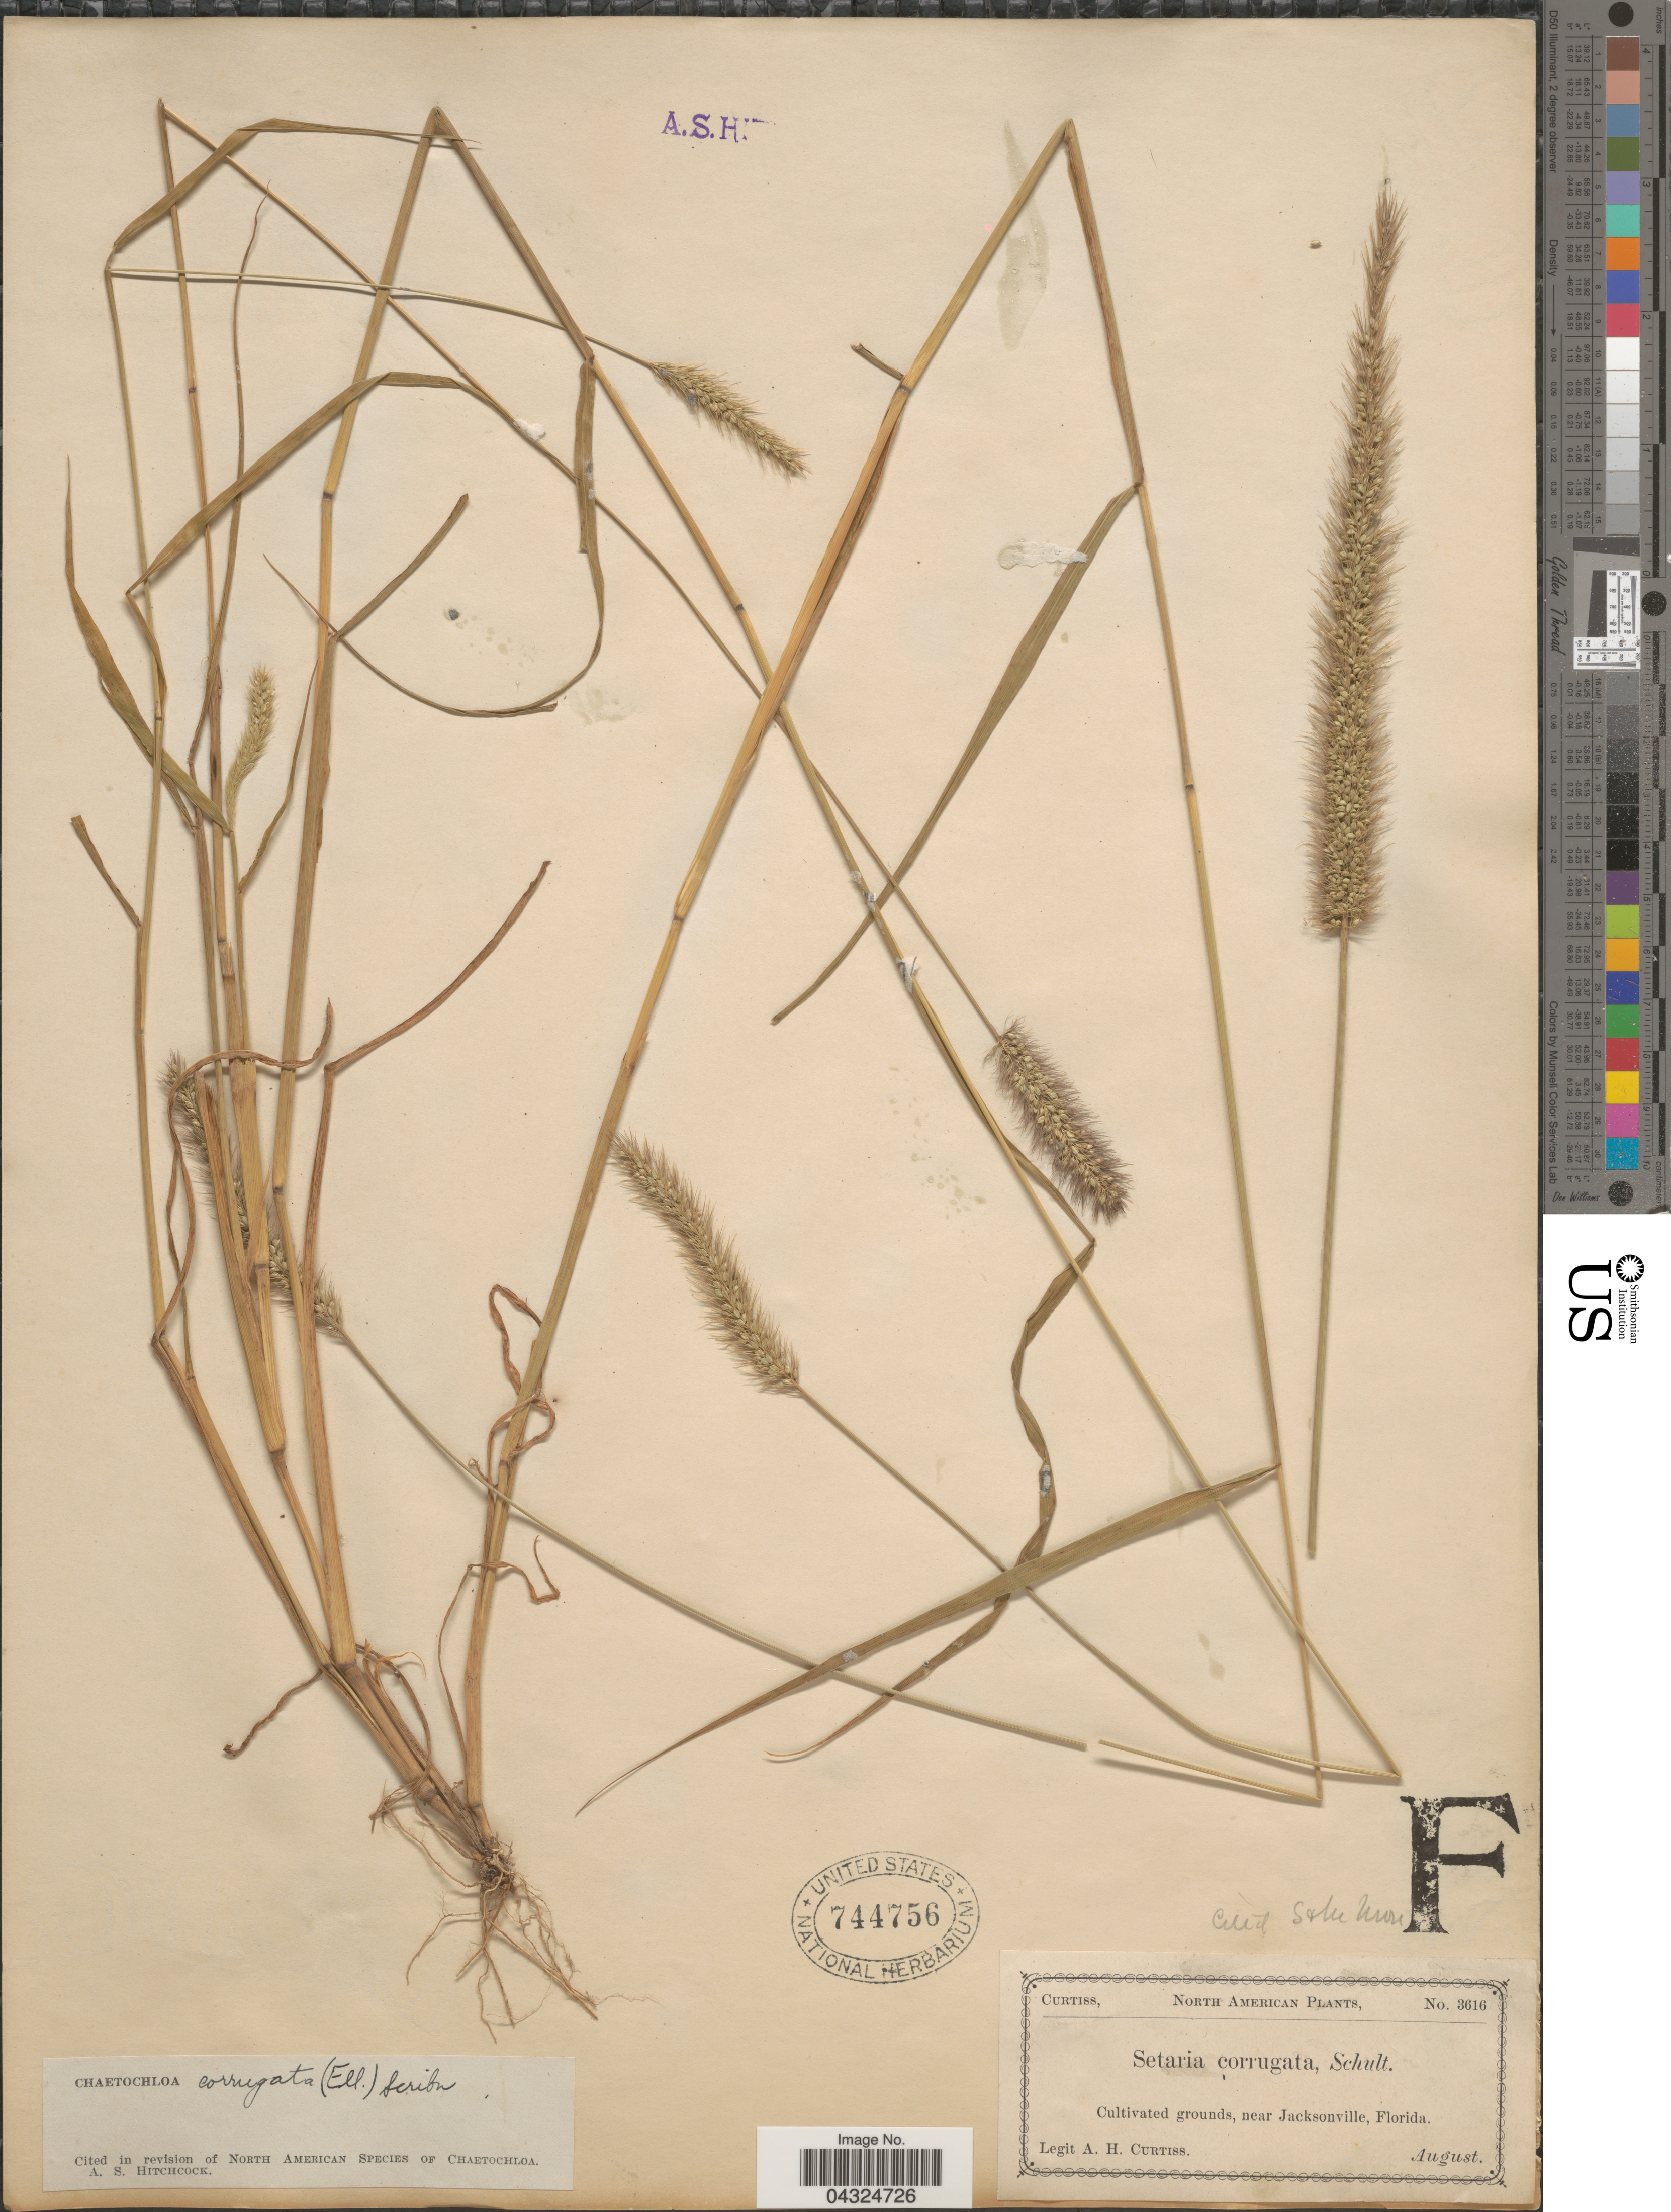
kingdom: Plantae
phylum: Tracheophyta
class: Liliopsida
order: Poales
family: Poaceae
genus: Setaria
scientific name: Setaria corrugata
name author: (Elliott) Schult.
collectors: A. H. Curtiss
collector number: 3616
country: United States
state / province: Florida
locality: Cultivated grounds, near Jacksonville.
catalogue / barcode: US 744756